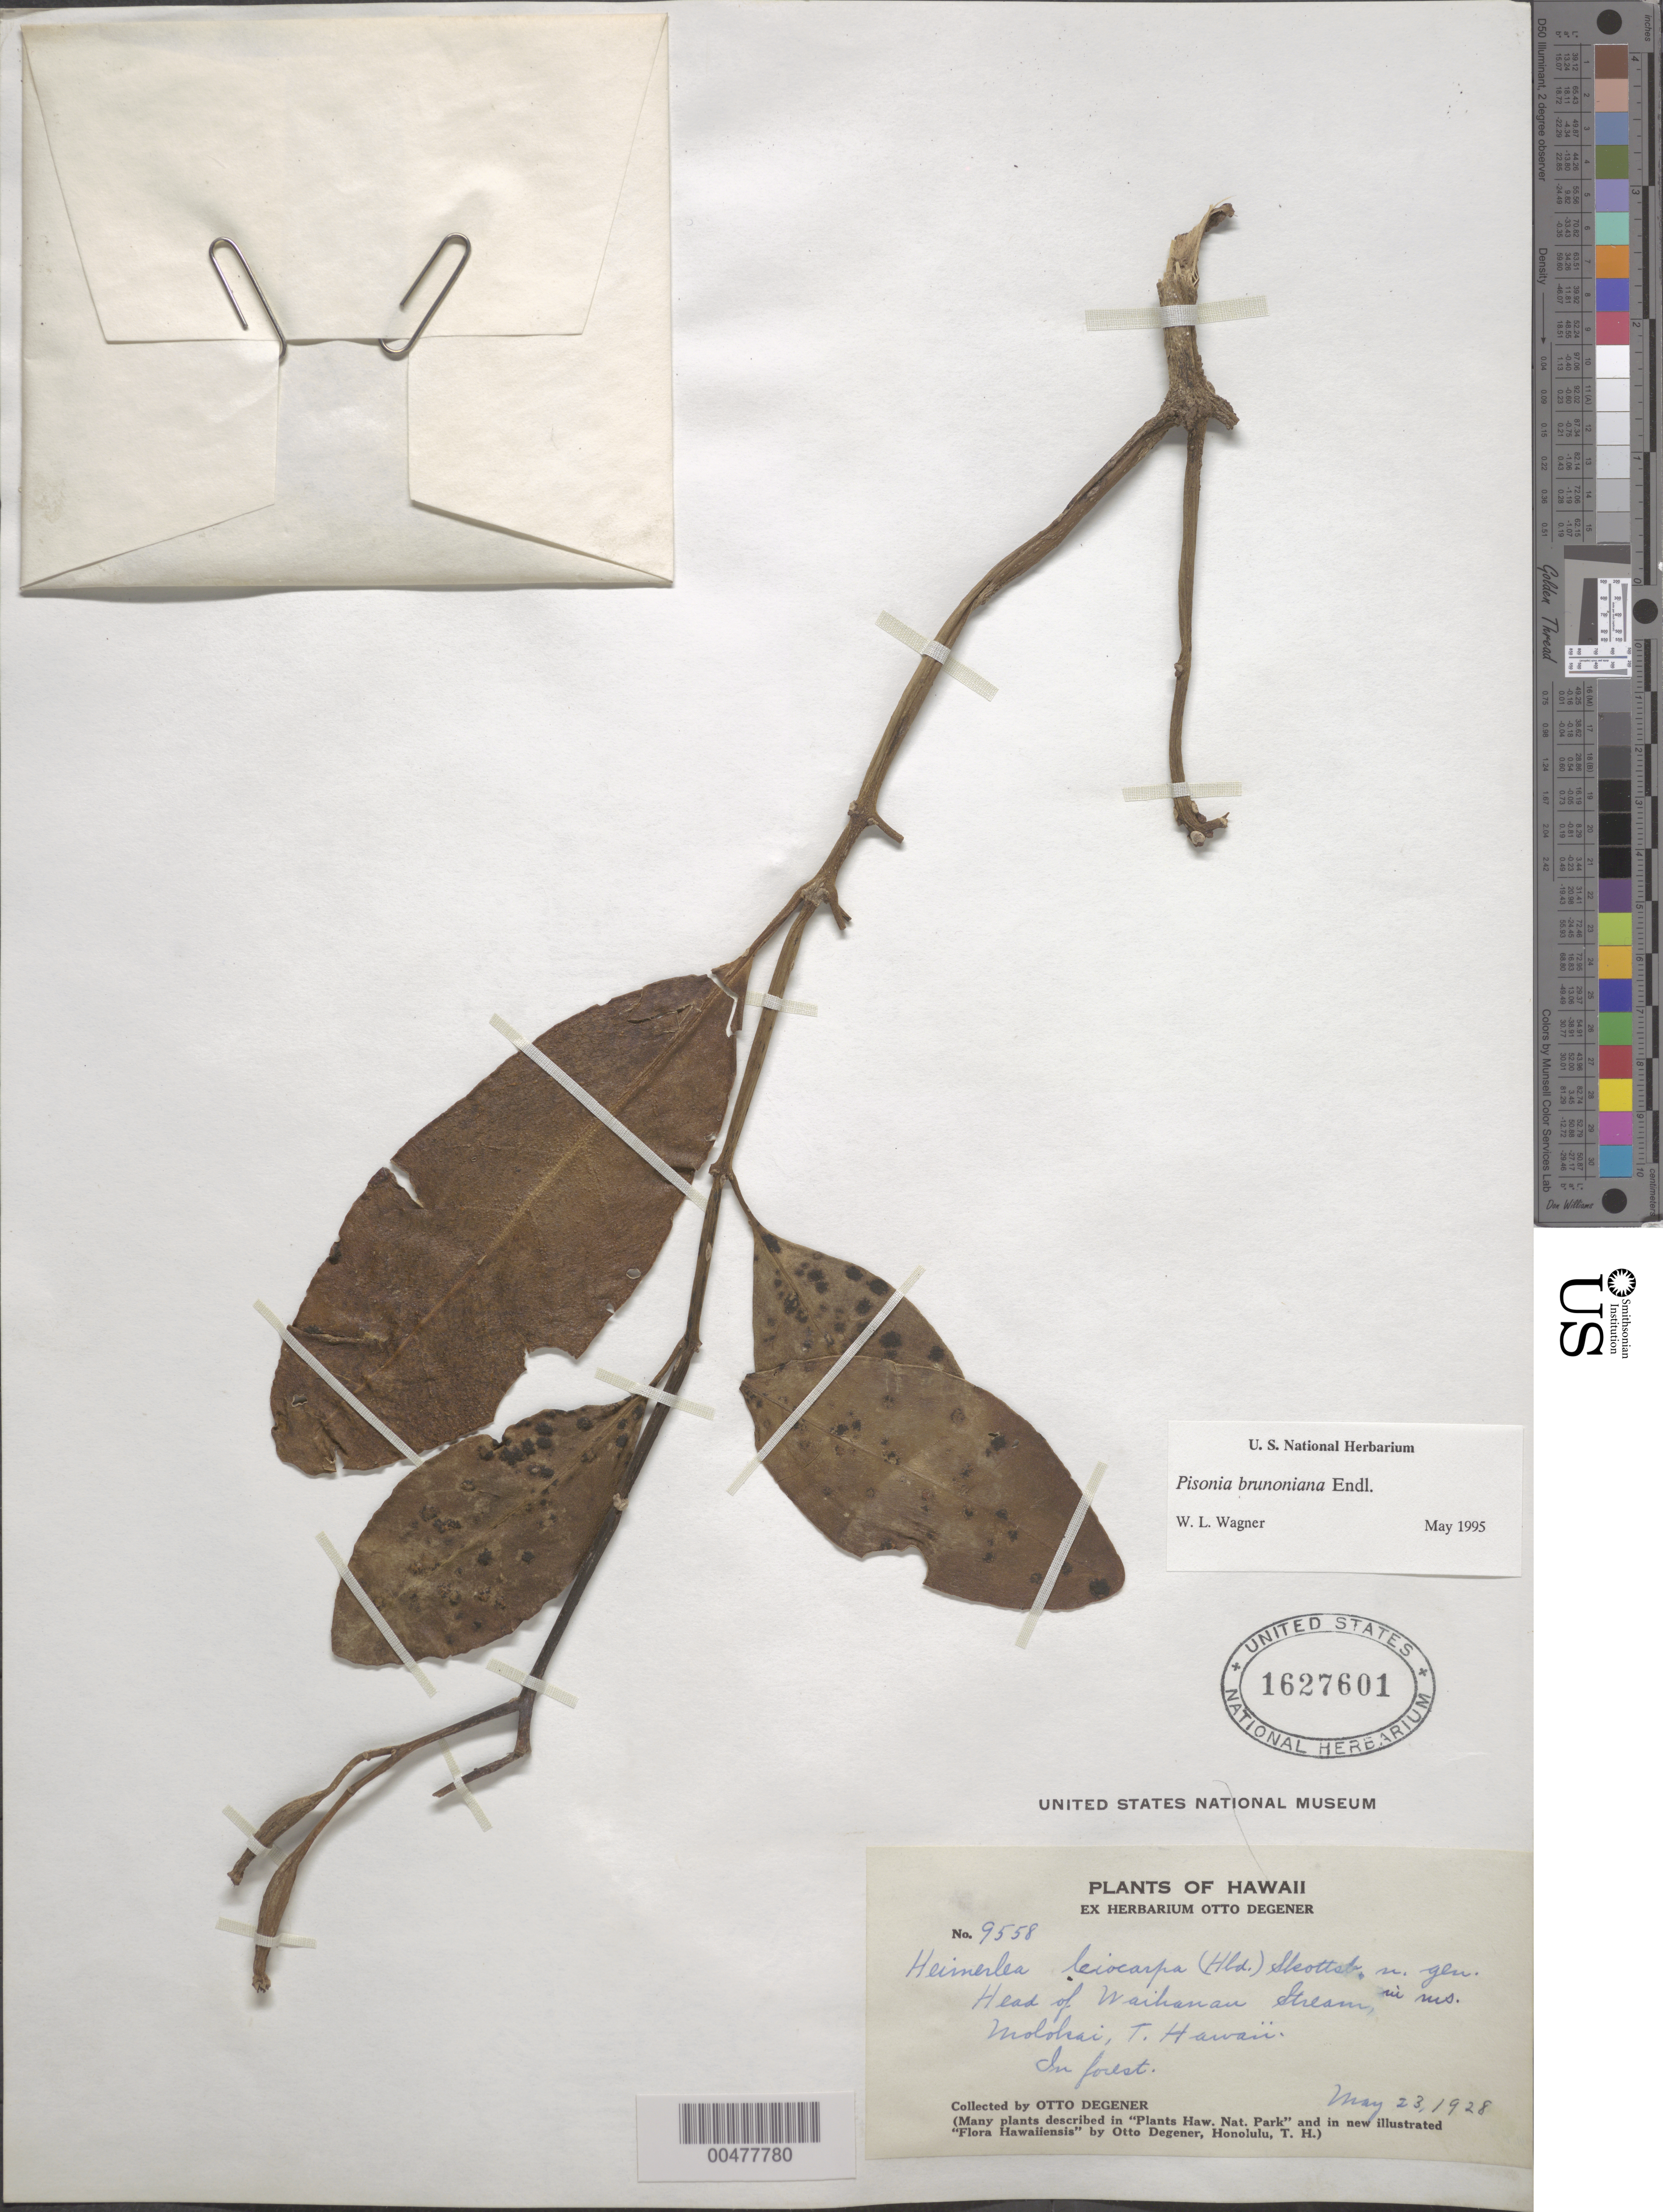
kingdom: Plantae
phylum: Tracheophyta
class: Magnoliopsida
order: Caryophyllales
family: Nyctaginaceae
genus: Ceodes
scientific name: Ceodes brunoniana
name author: (Endl.) Skottsb.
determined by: Wagner, W. L., (BOT), Smithsonian Institution - National Museum of Natural History (UNITED STATES)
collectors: O. Degener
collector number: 9558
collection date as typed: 23 May 1928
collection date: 1928-05-23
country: United States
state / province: Hawaii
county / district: Maui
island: Moloka'i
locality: Head of Waihanau Stream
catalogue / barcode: US 1627601